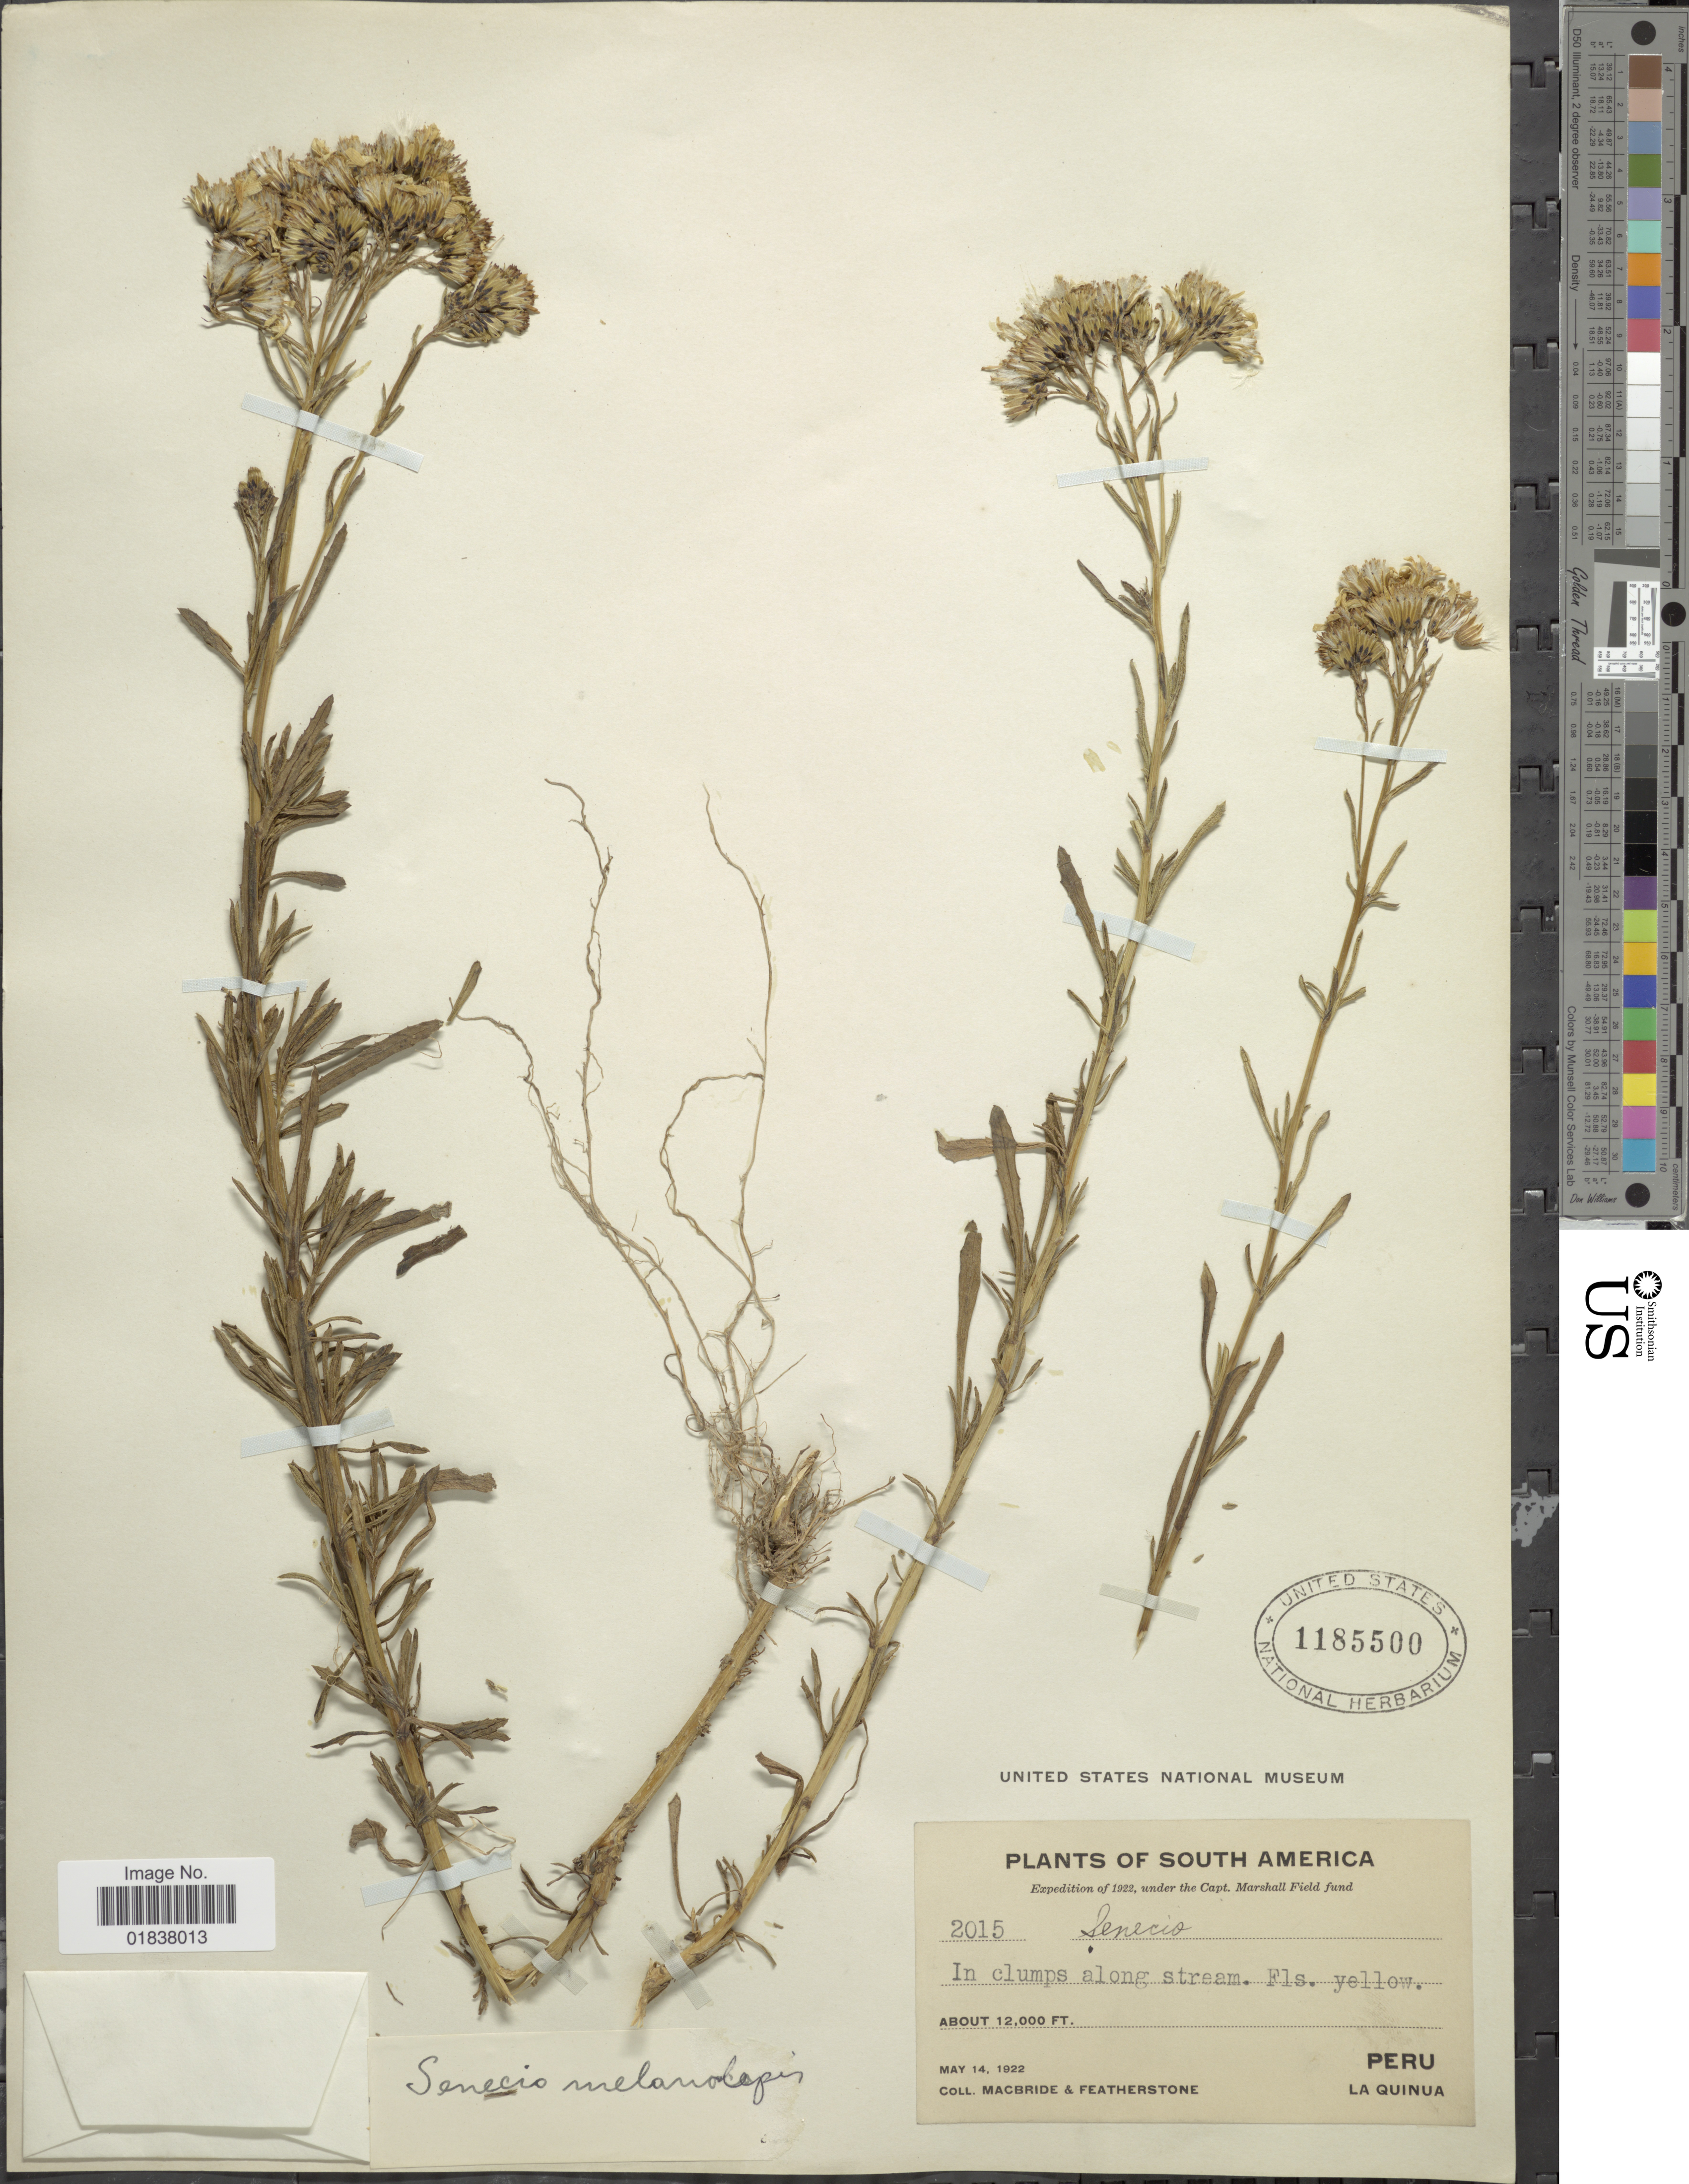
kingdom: Plantae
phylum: Tracheophyta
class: Magnoliopsida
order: Asterales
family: Asteraceae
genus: Senecio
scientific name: Senecio melanolepis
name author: DC.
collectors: Macbride, -- & -. Featherstone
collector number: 2015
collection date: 1922-05-14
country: Peru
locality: South Amerrica, La Quinua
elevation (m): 3658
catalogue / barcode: US 1185500